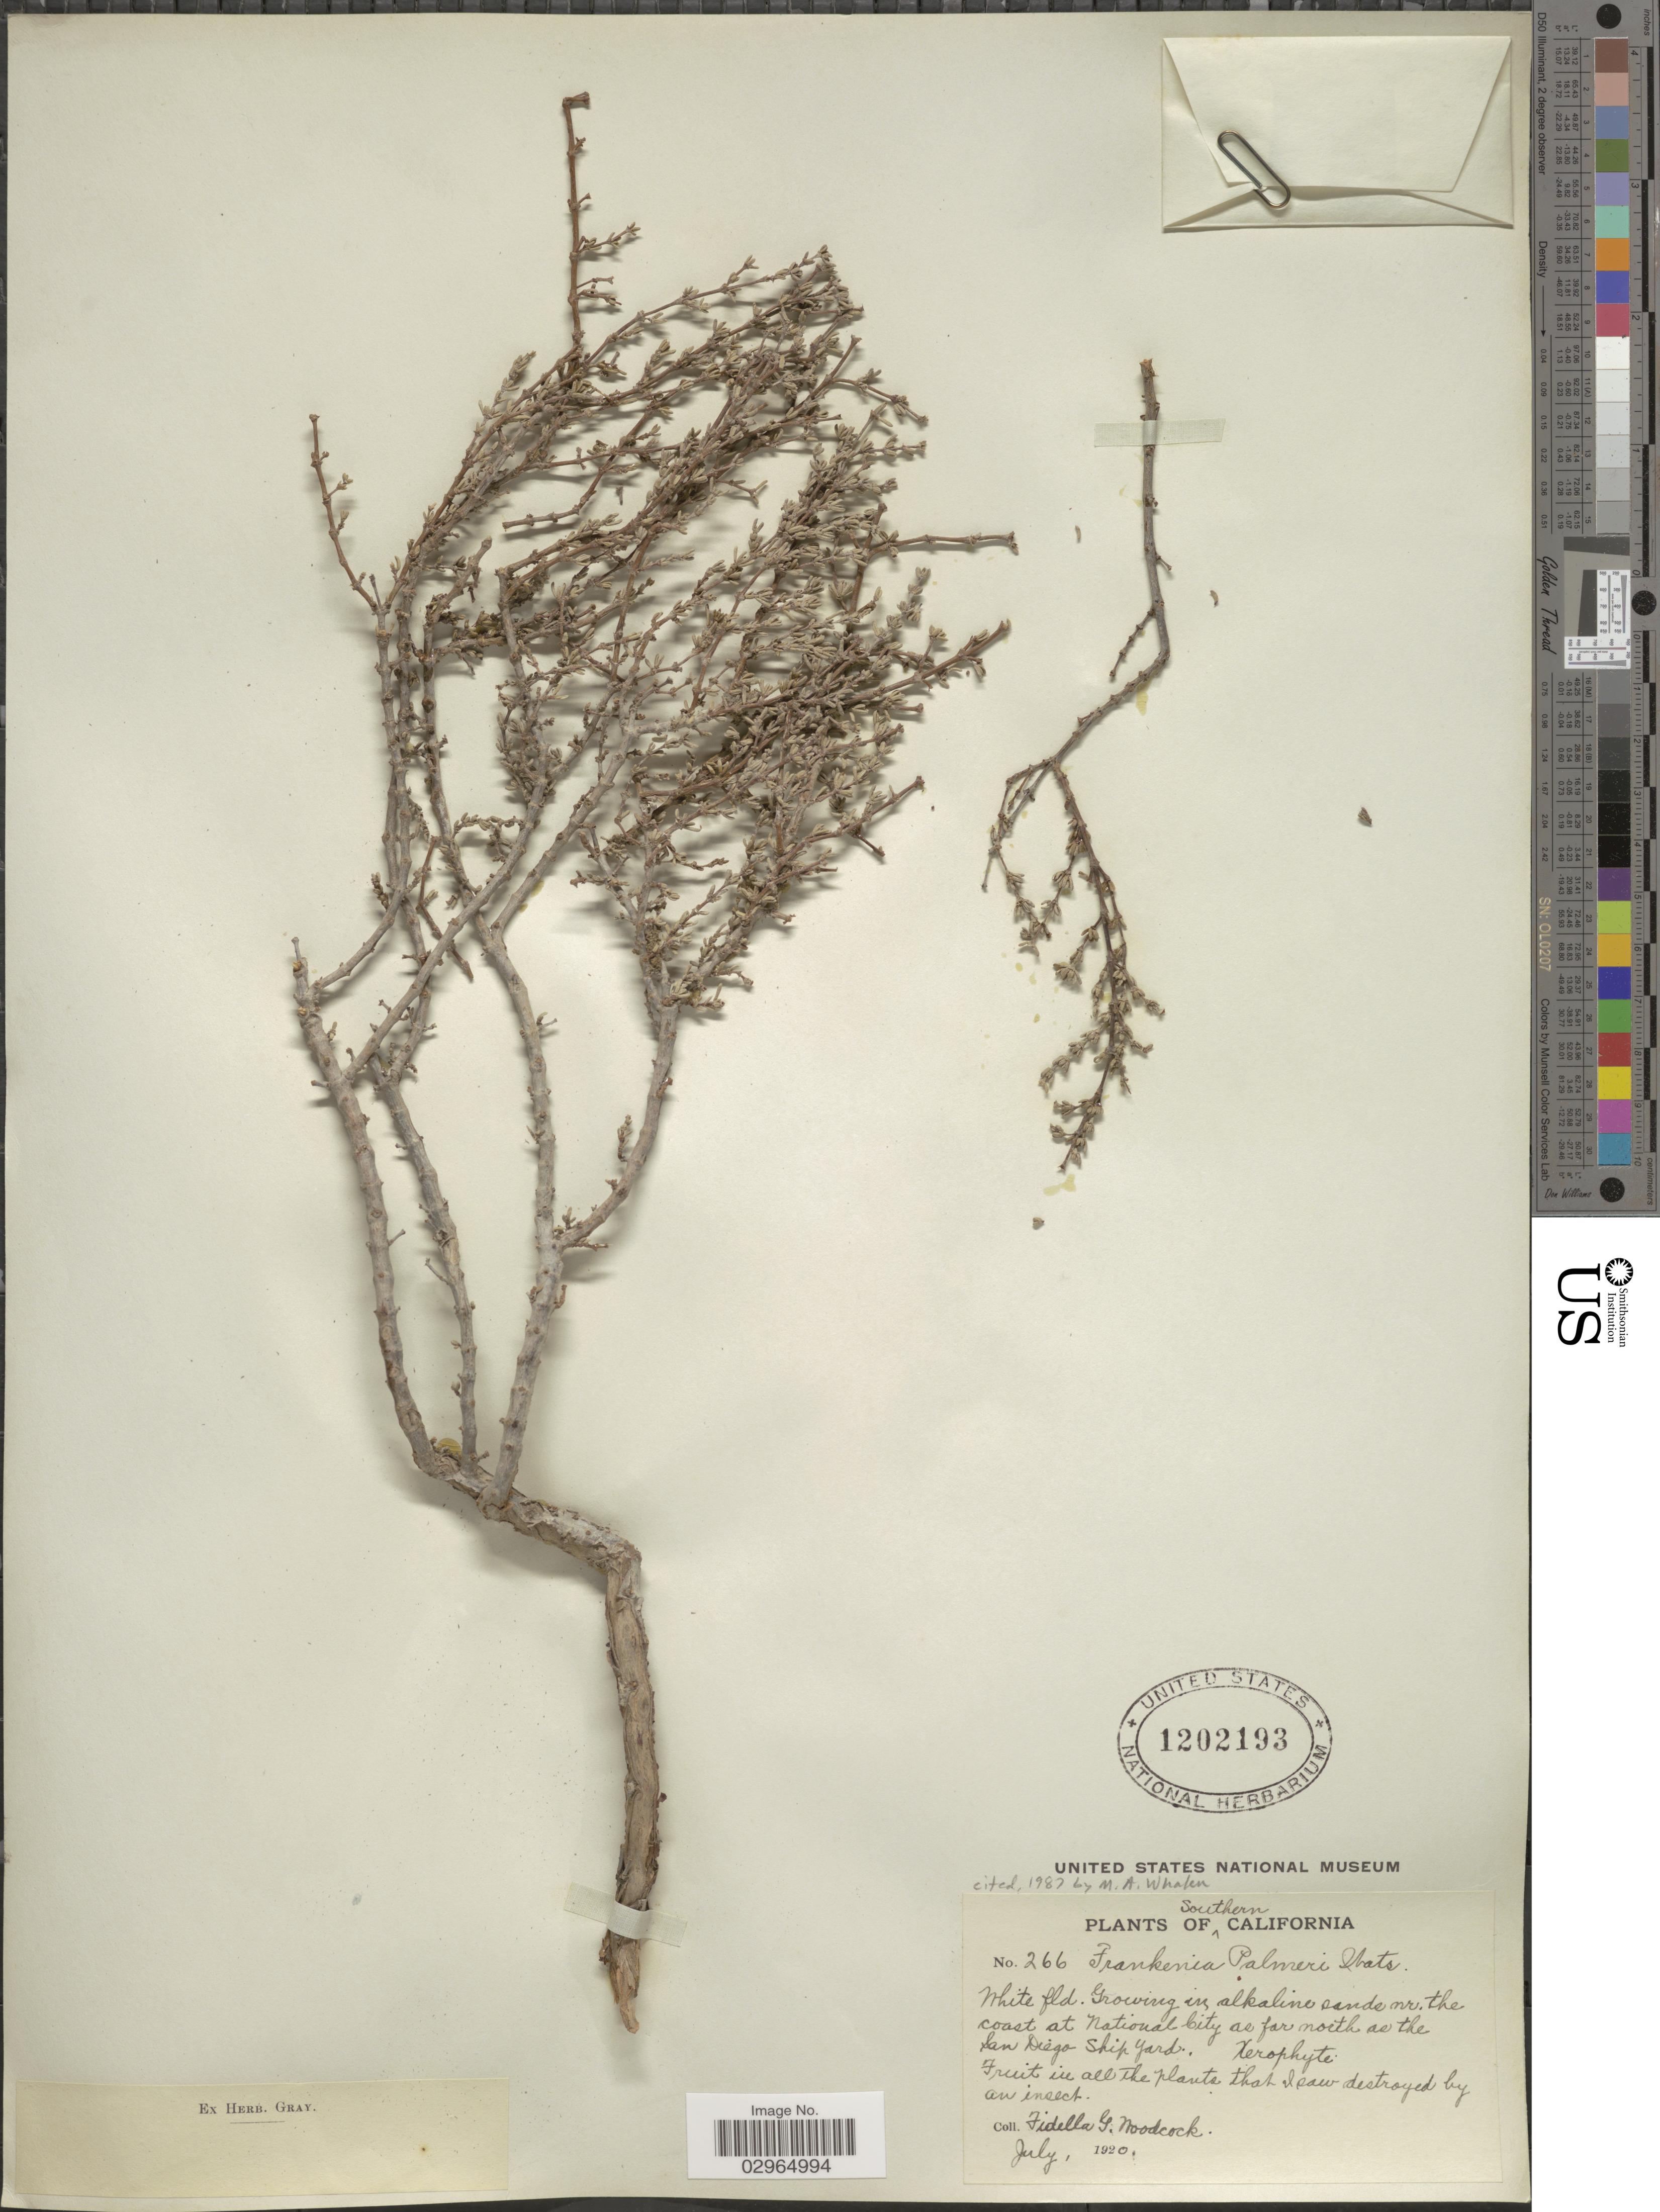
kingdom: Plantae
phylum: Tracheophyta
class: Magnoliopsida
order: Caryophyllales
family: Frankeniaceae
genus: Frankenia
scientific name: Frankenia palmeri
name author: S. Watson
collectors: F. Woodcock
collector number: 266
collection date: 1920-07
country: United States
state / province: California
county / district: San Diego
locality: Southern California. Growing in alkaline sands nr. the coast at National City as far north as the San Diego Ship Yard.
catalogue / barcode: US 1202193